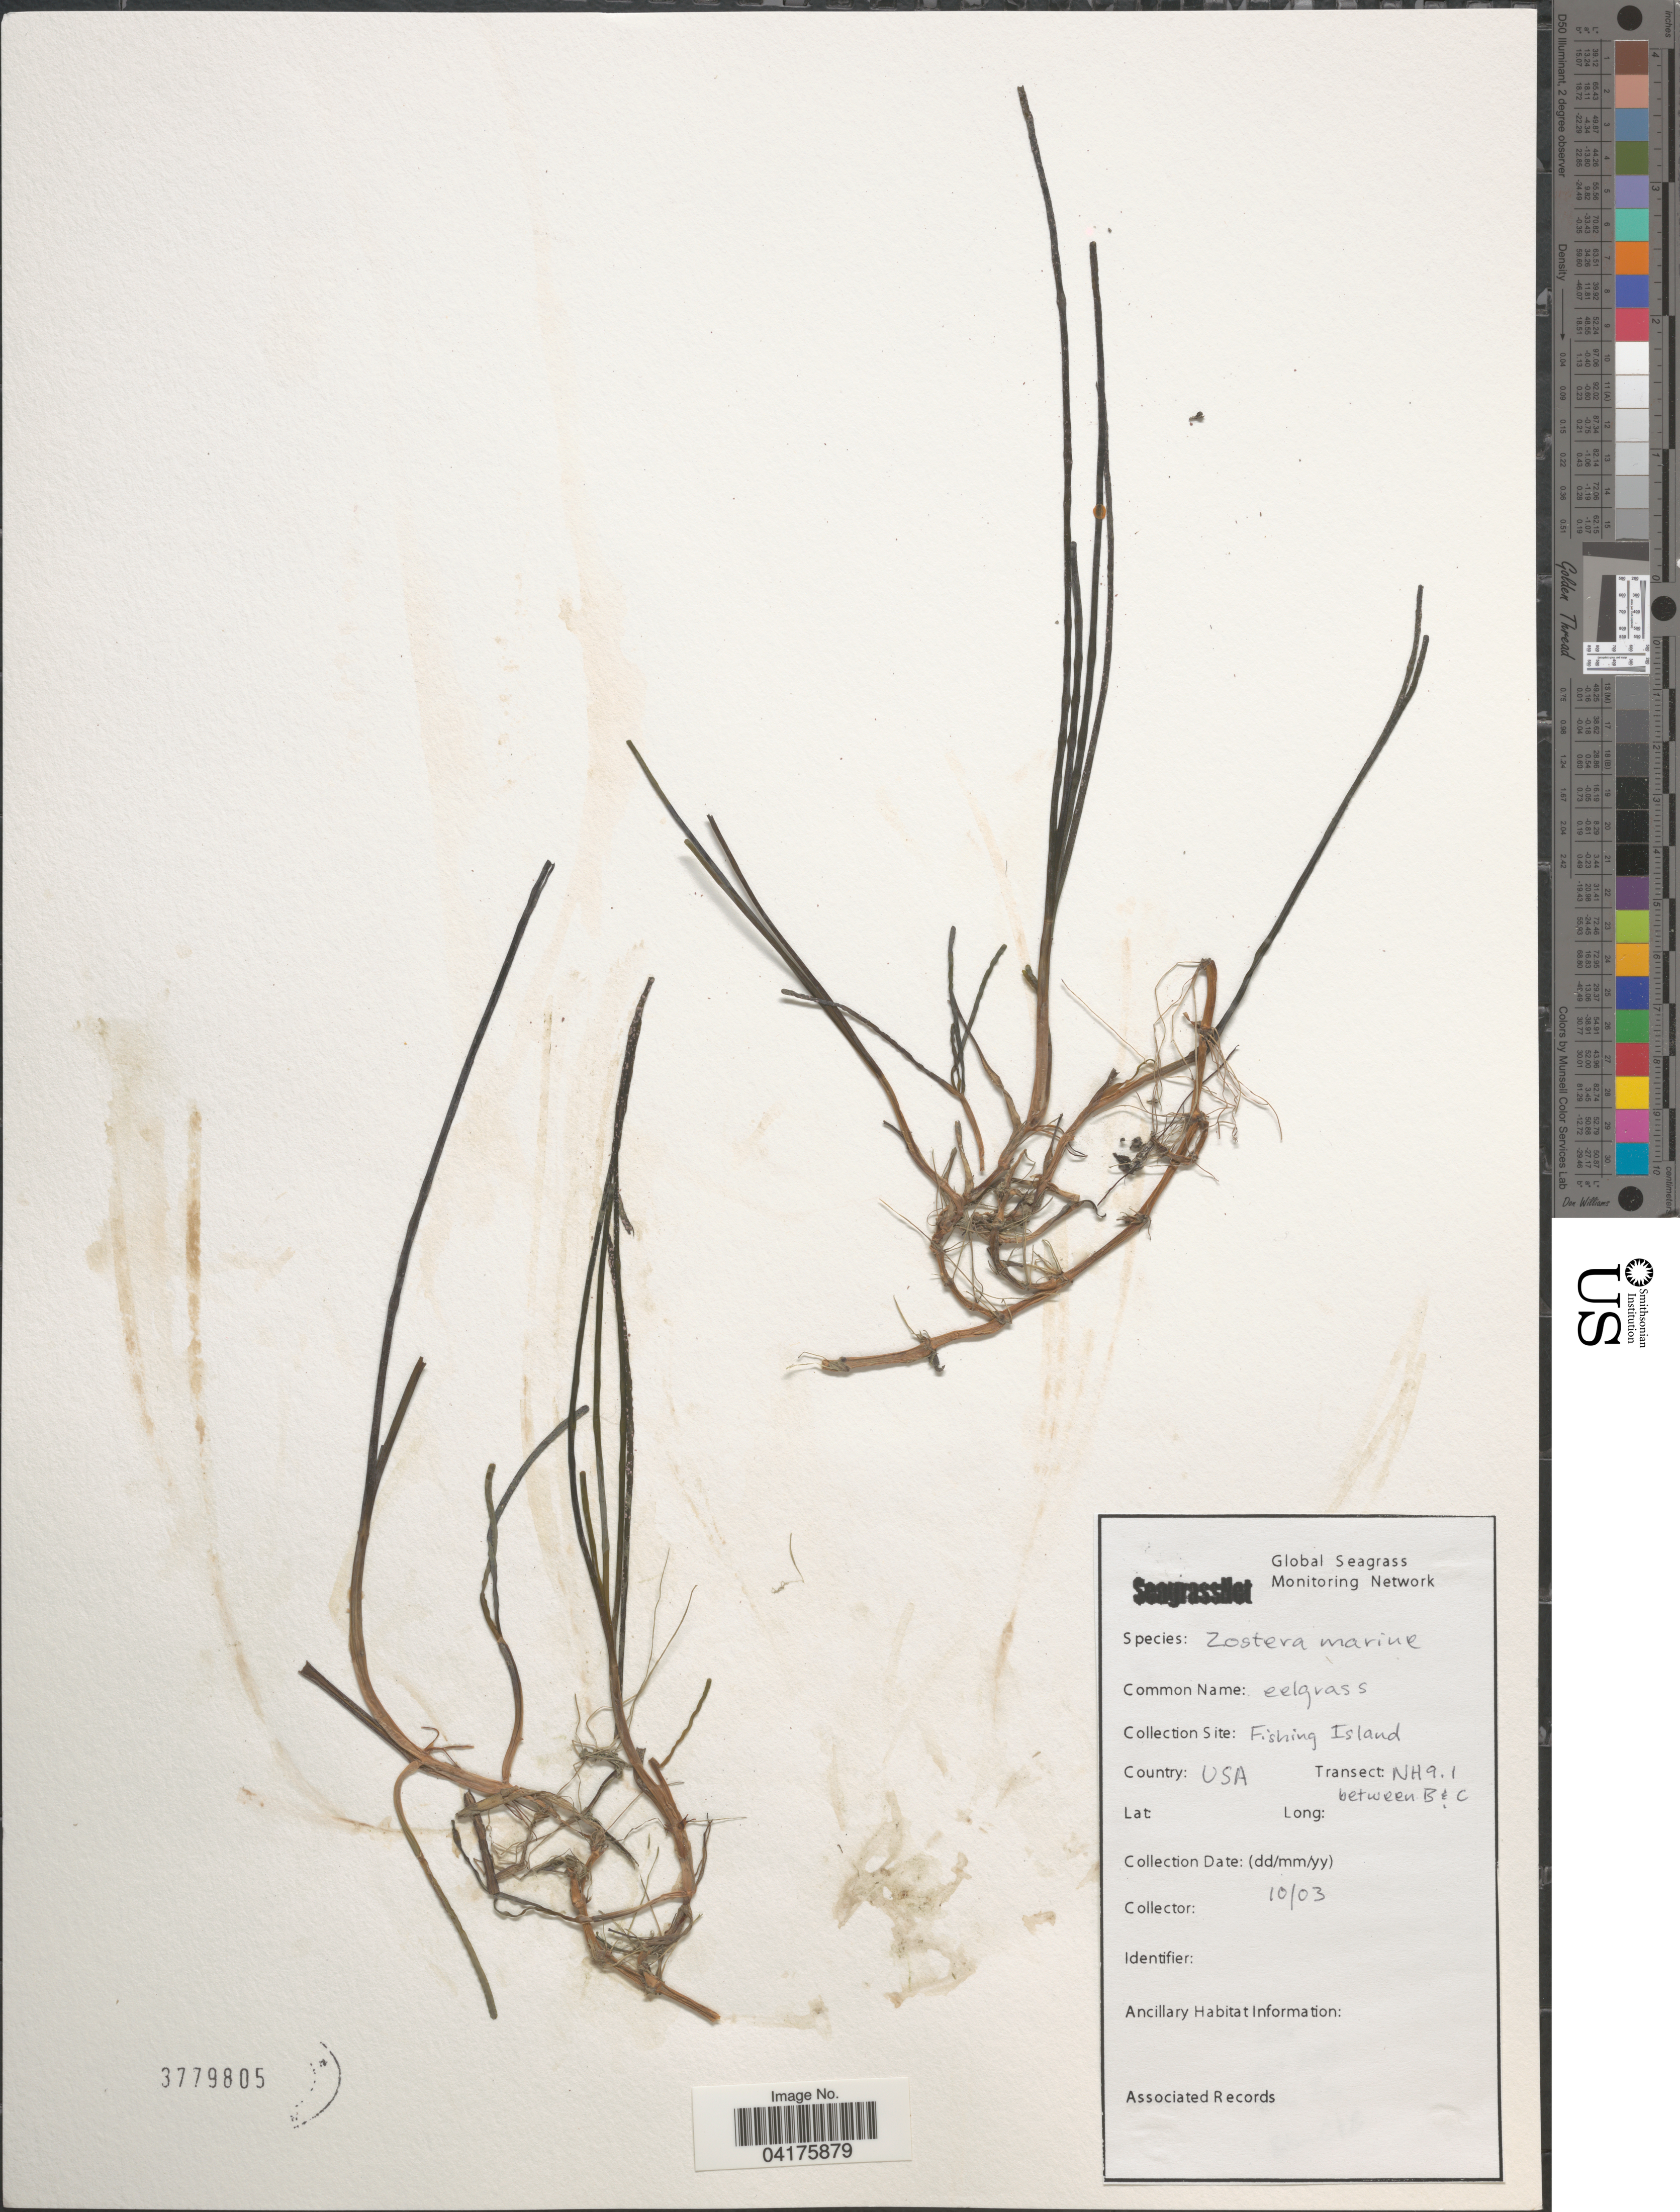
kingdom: Plantae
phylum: Tracheophyta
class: Liliopsida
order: Alismatales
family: Zosteraceae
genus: Zostera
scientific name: Zostera marina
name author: L.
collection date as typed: Transcribed d/m/y: /10/3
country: United States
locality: Fishing Island.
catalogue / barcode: US 3779805